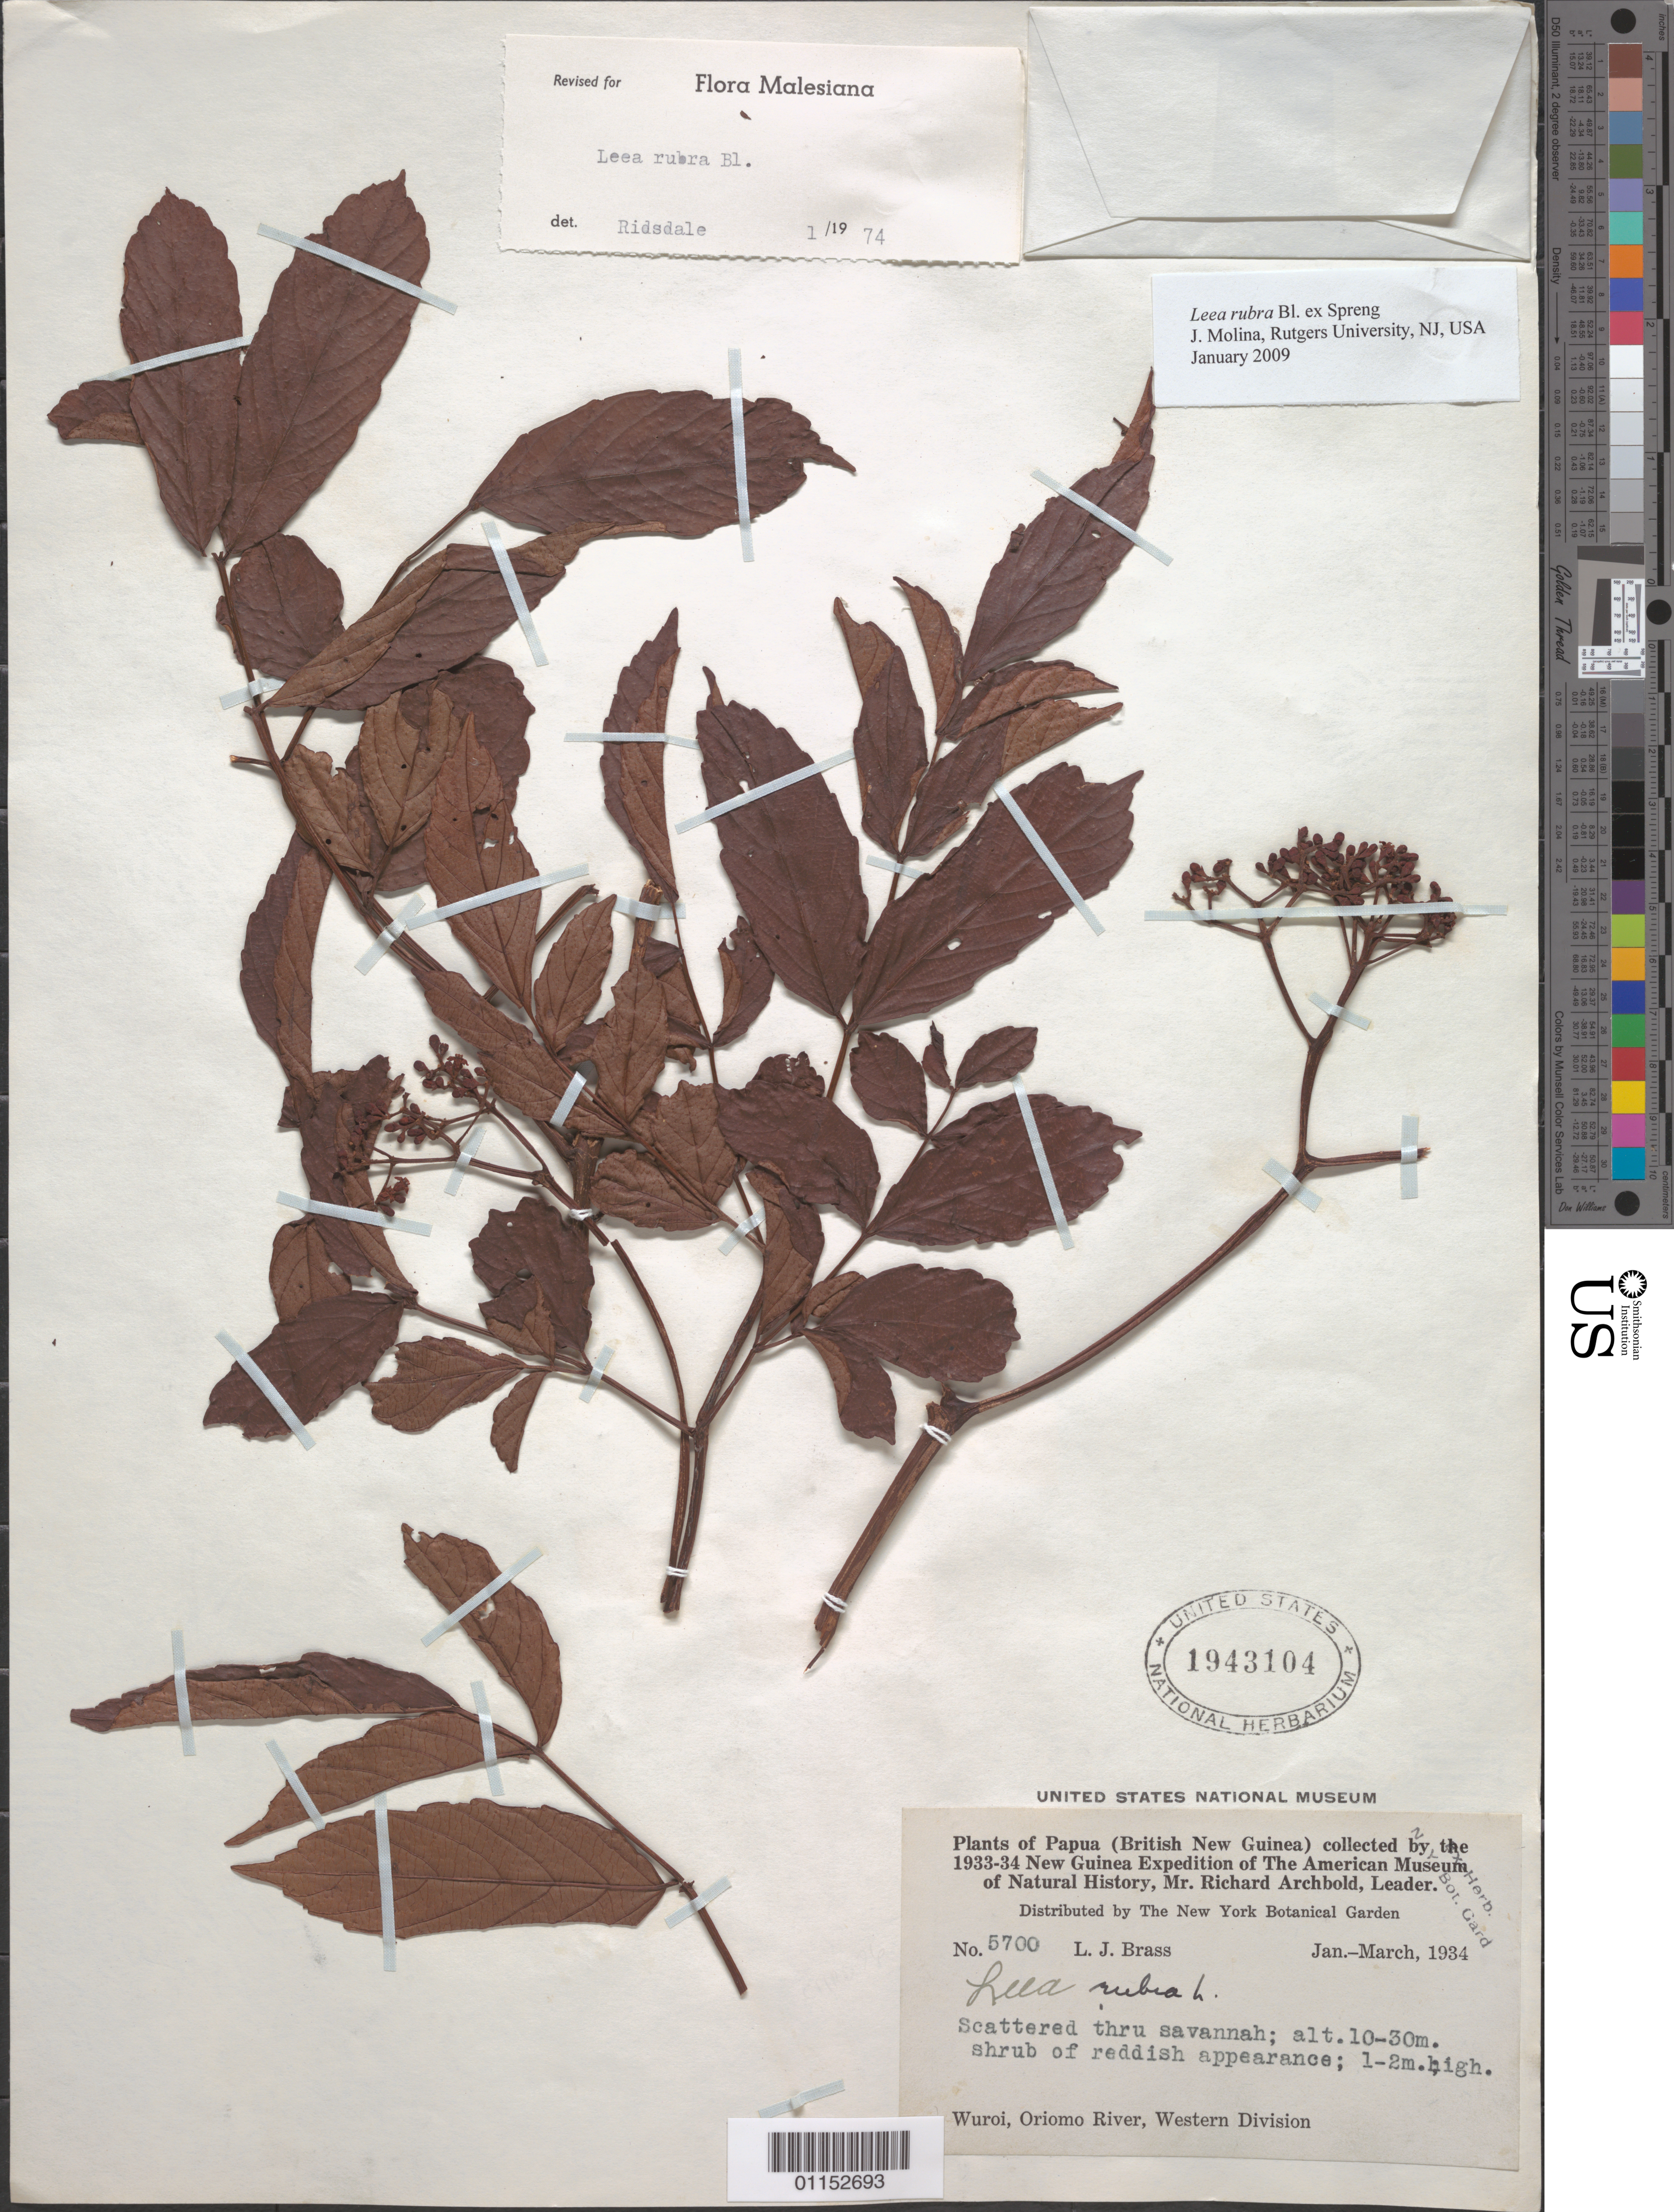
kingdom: Plantae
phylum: Tracheophyta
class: Magnoliopsida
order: Vitales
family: Vitaceae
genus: Leea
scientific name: Leea rubra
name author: Blume & Spreng.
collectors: L. J. Brass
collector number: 5700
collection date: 1934-01/1934-03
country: Papua New Guinea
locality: Wuroi, Oriomo River, Western Division.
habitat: Scattered thru savannah. Shrub.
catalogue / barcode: US 1943104